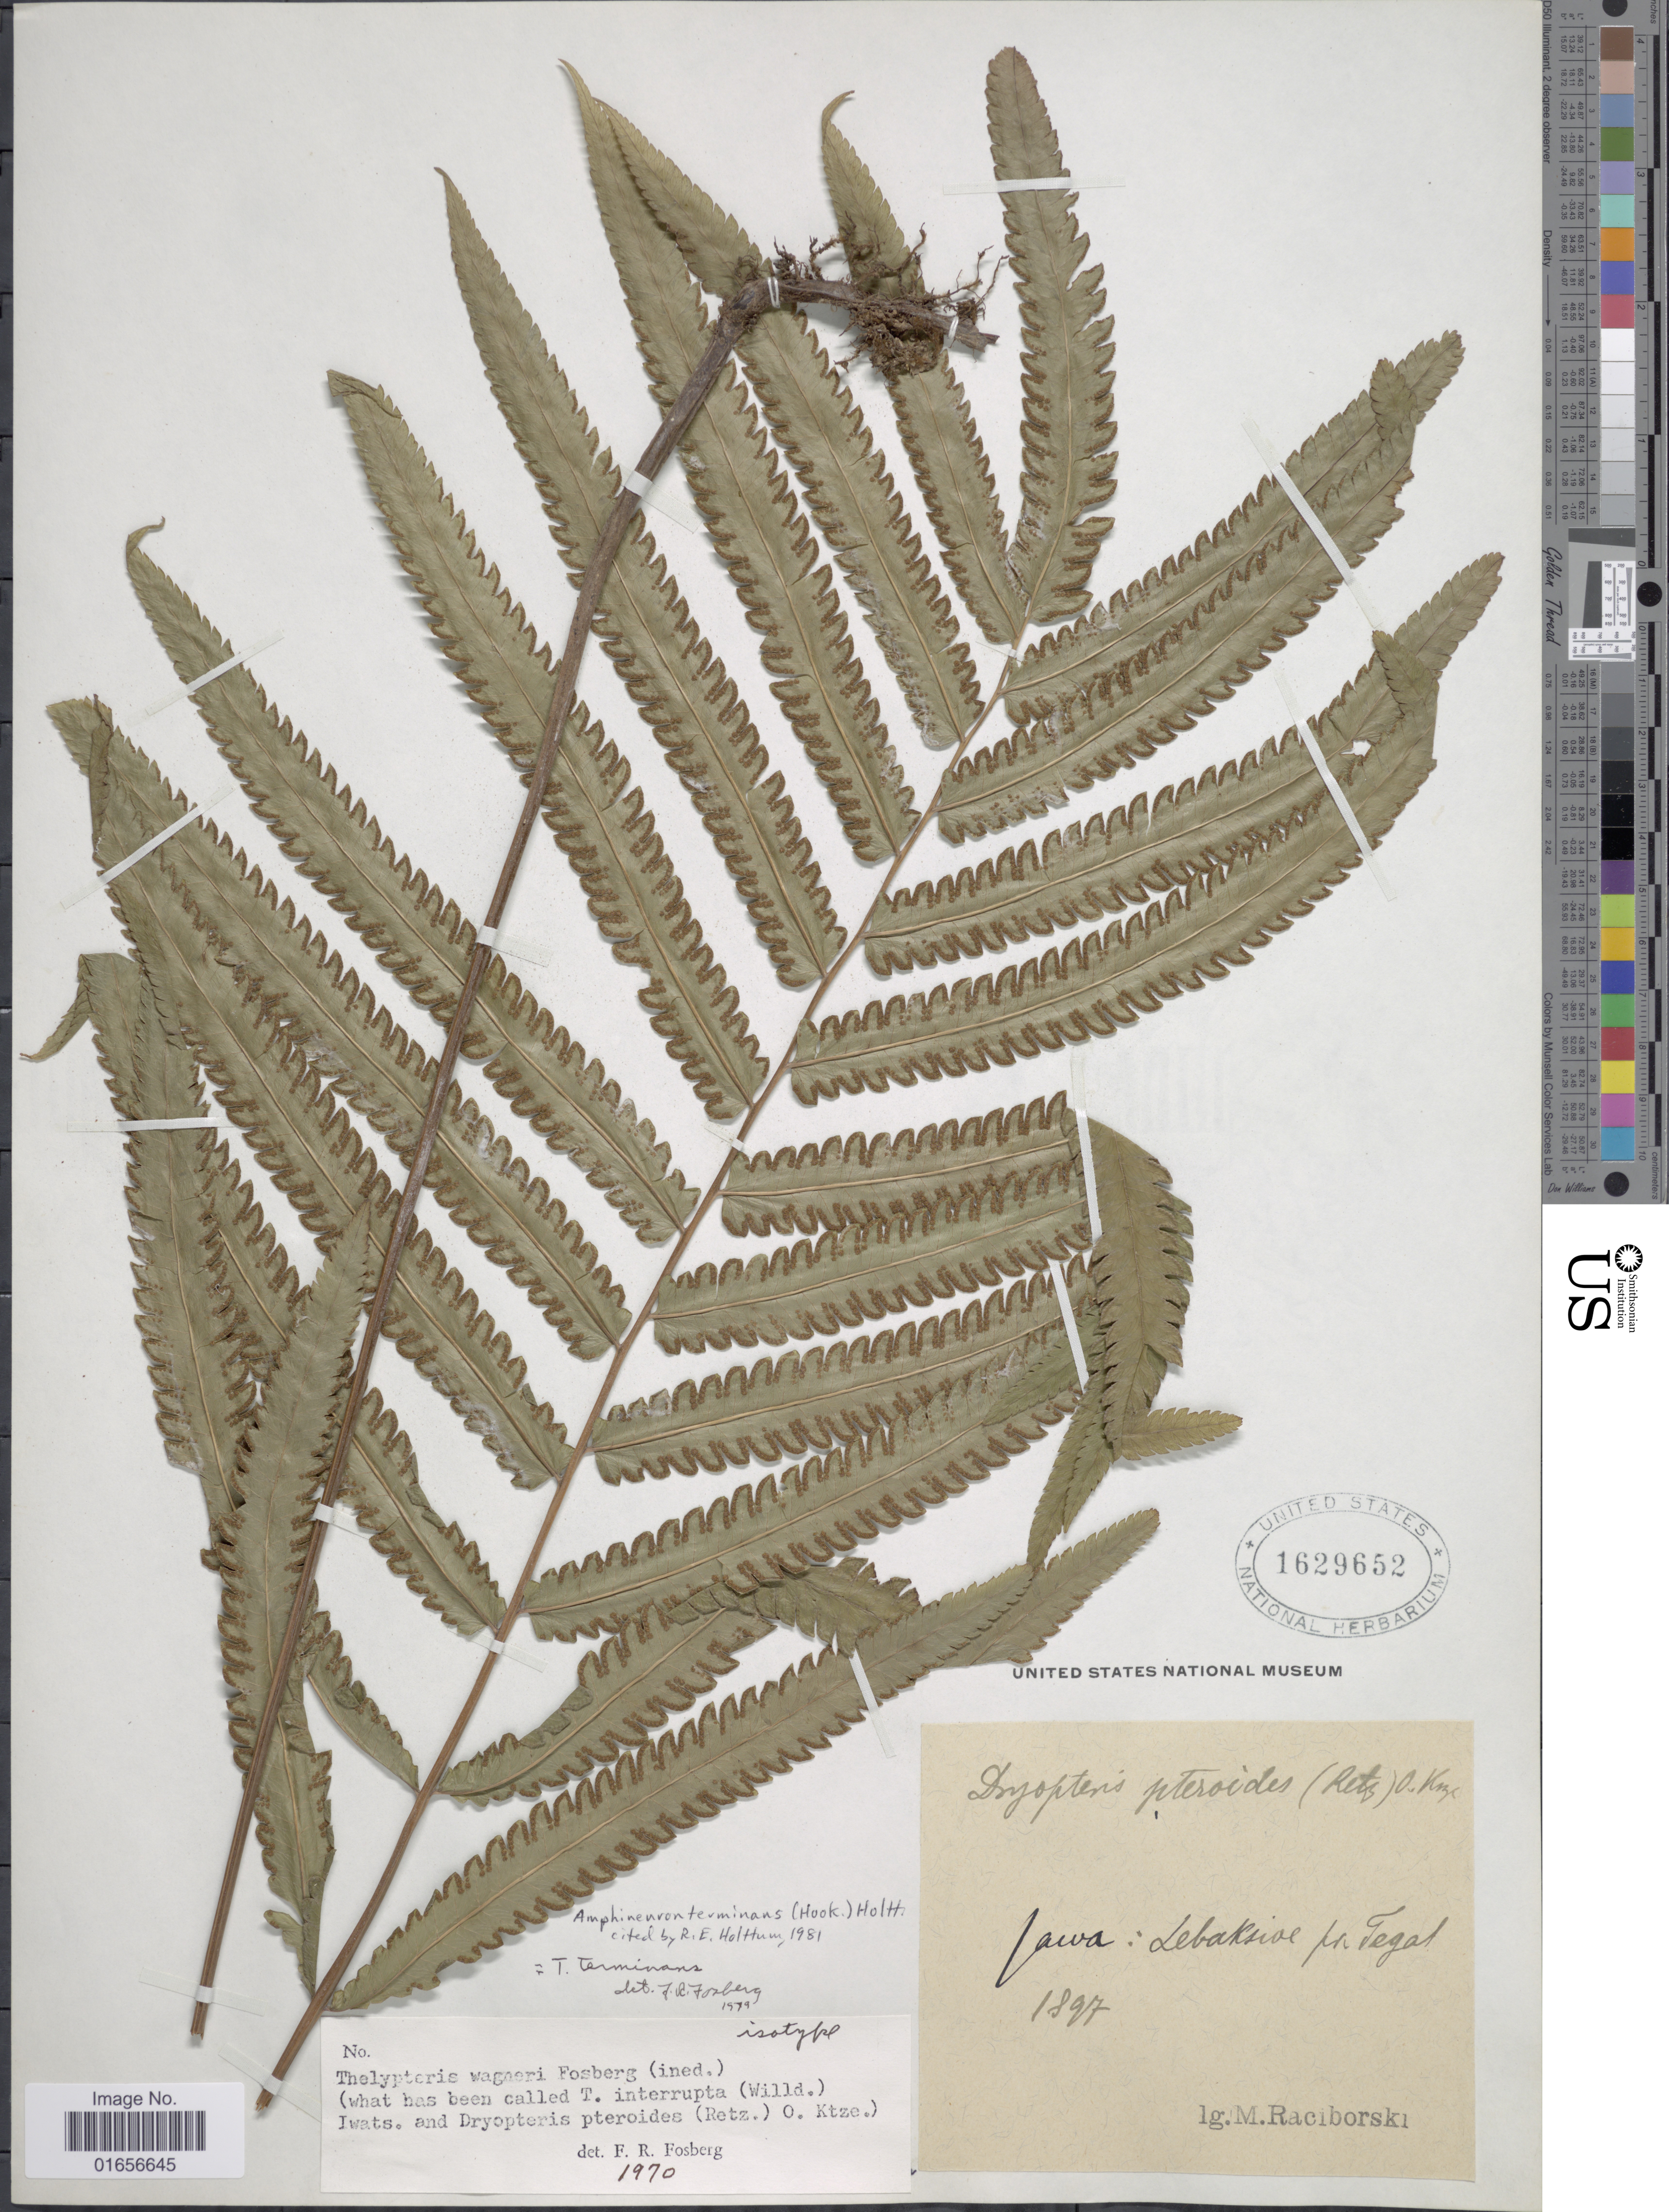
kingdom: Plantae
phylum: Tracheophyta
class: Polypodiopsida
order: Polypodiales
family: Thelypteridaceae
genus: Amphineuron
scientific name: Amphineuron terminans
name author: (J. Sm. ex Hook.) Holttum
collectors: M. Raciborski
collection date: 1897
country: Indonesia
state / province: Java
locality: Java: Lebaksioe, pr. Tegal [interpreted]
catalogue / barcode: US 1629652